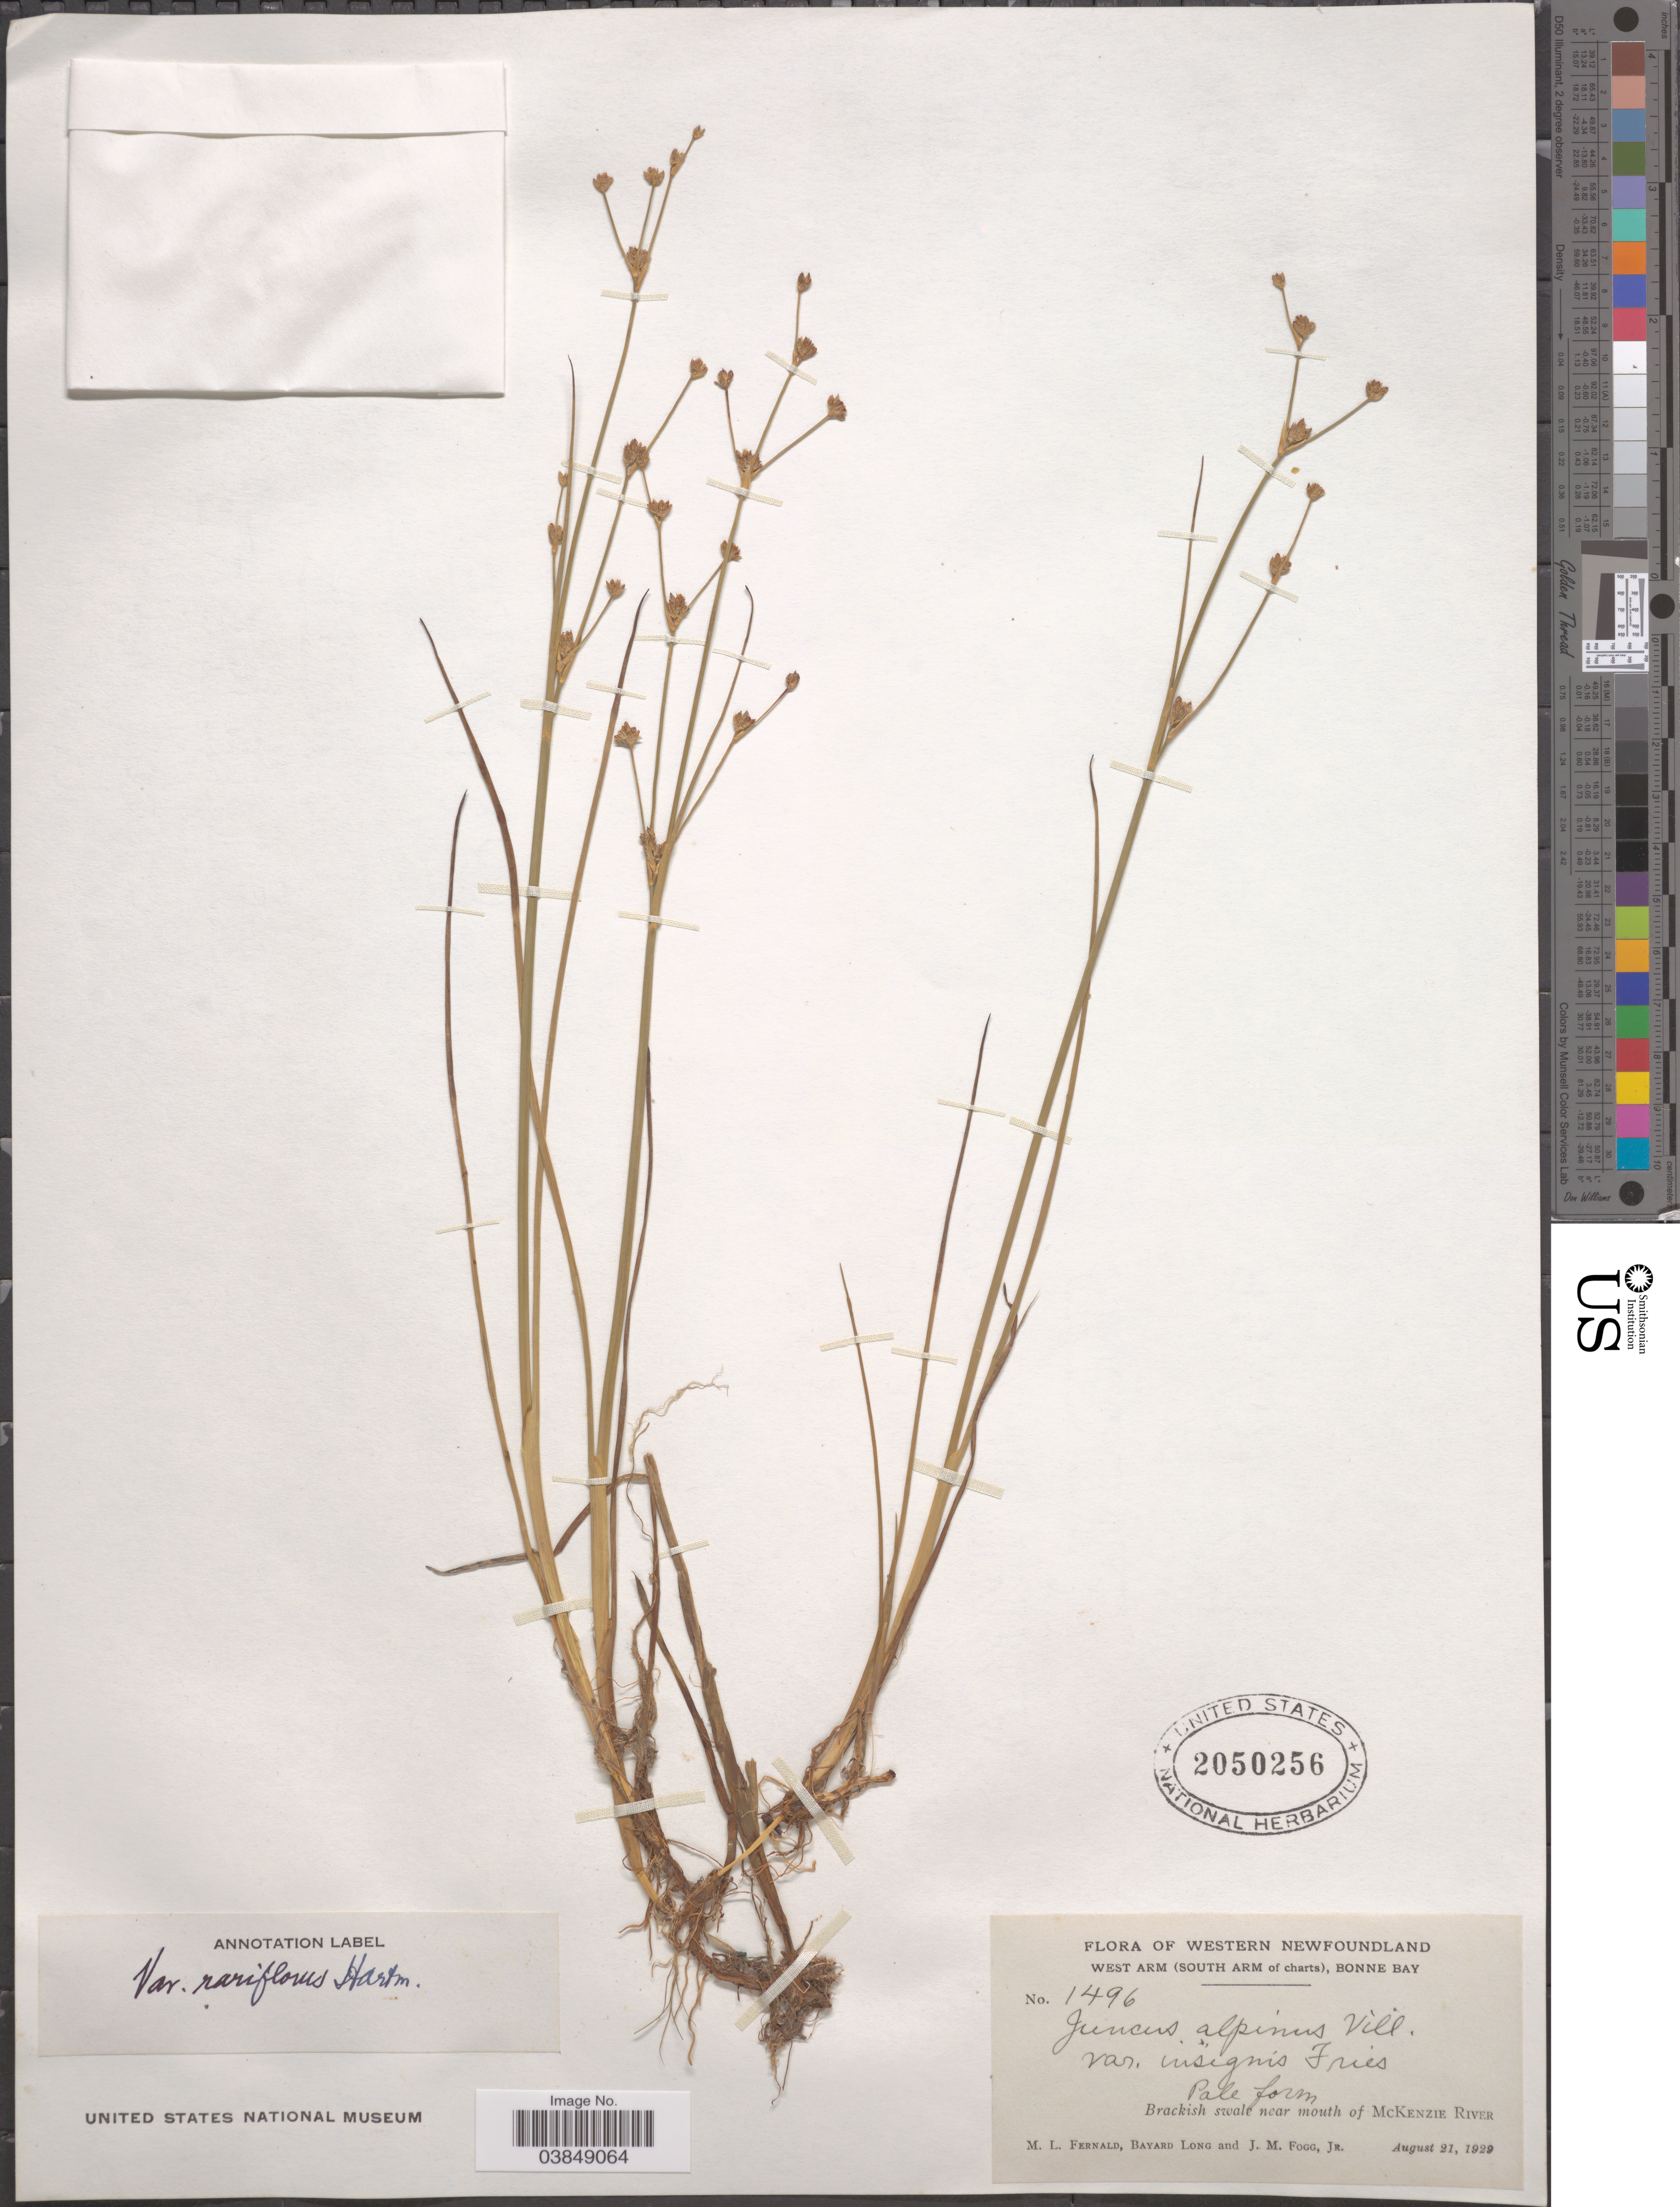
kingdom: Plantae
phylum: Tracheophyta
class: Liliopsida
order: Poales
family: Juncaceae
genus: Juncus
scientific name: Juncus alpinus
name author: Vill.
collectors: M. L. Fernald, B. Long & J. Fogg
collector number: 1496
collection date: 1929-08-21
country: Canada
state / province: Newfoundland and Labrador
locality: Western Newfoundland. West Arm (South Arm of charts), Bonne Bay. Brackish swale near mouth of McKenzie River.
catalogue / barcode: US 2050256